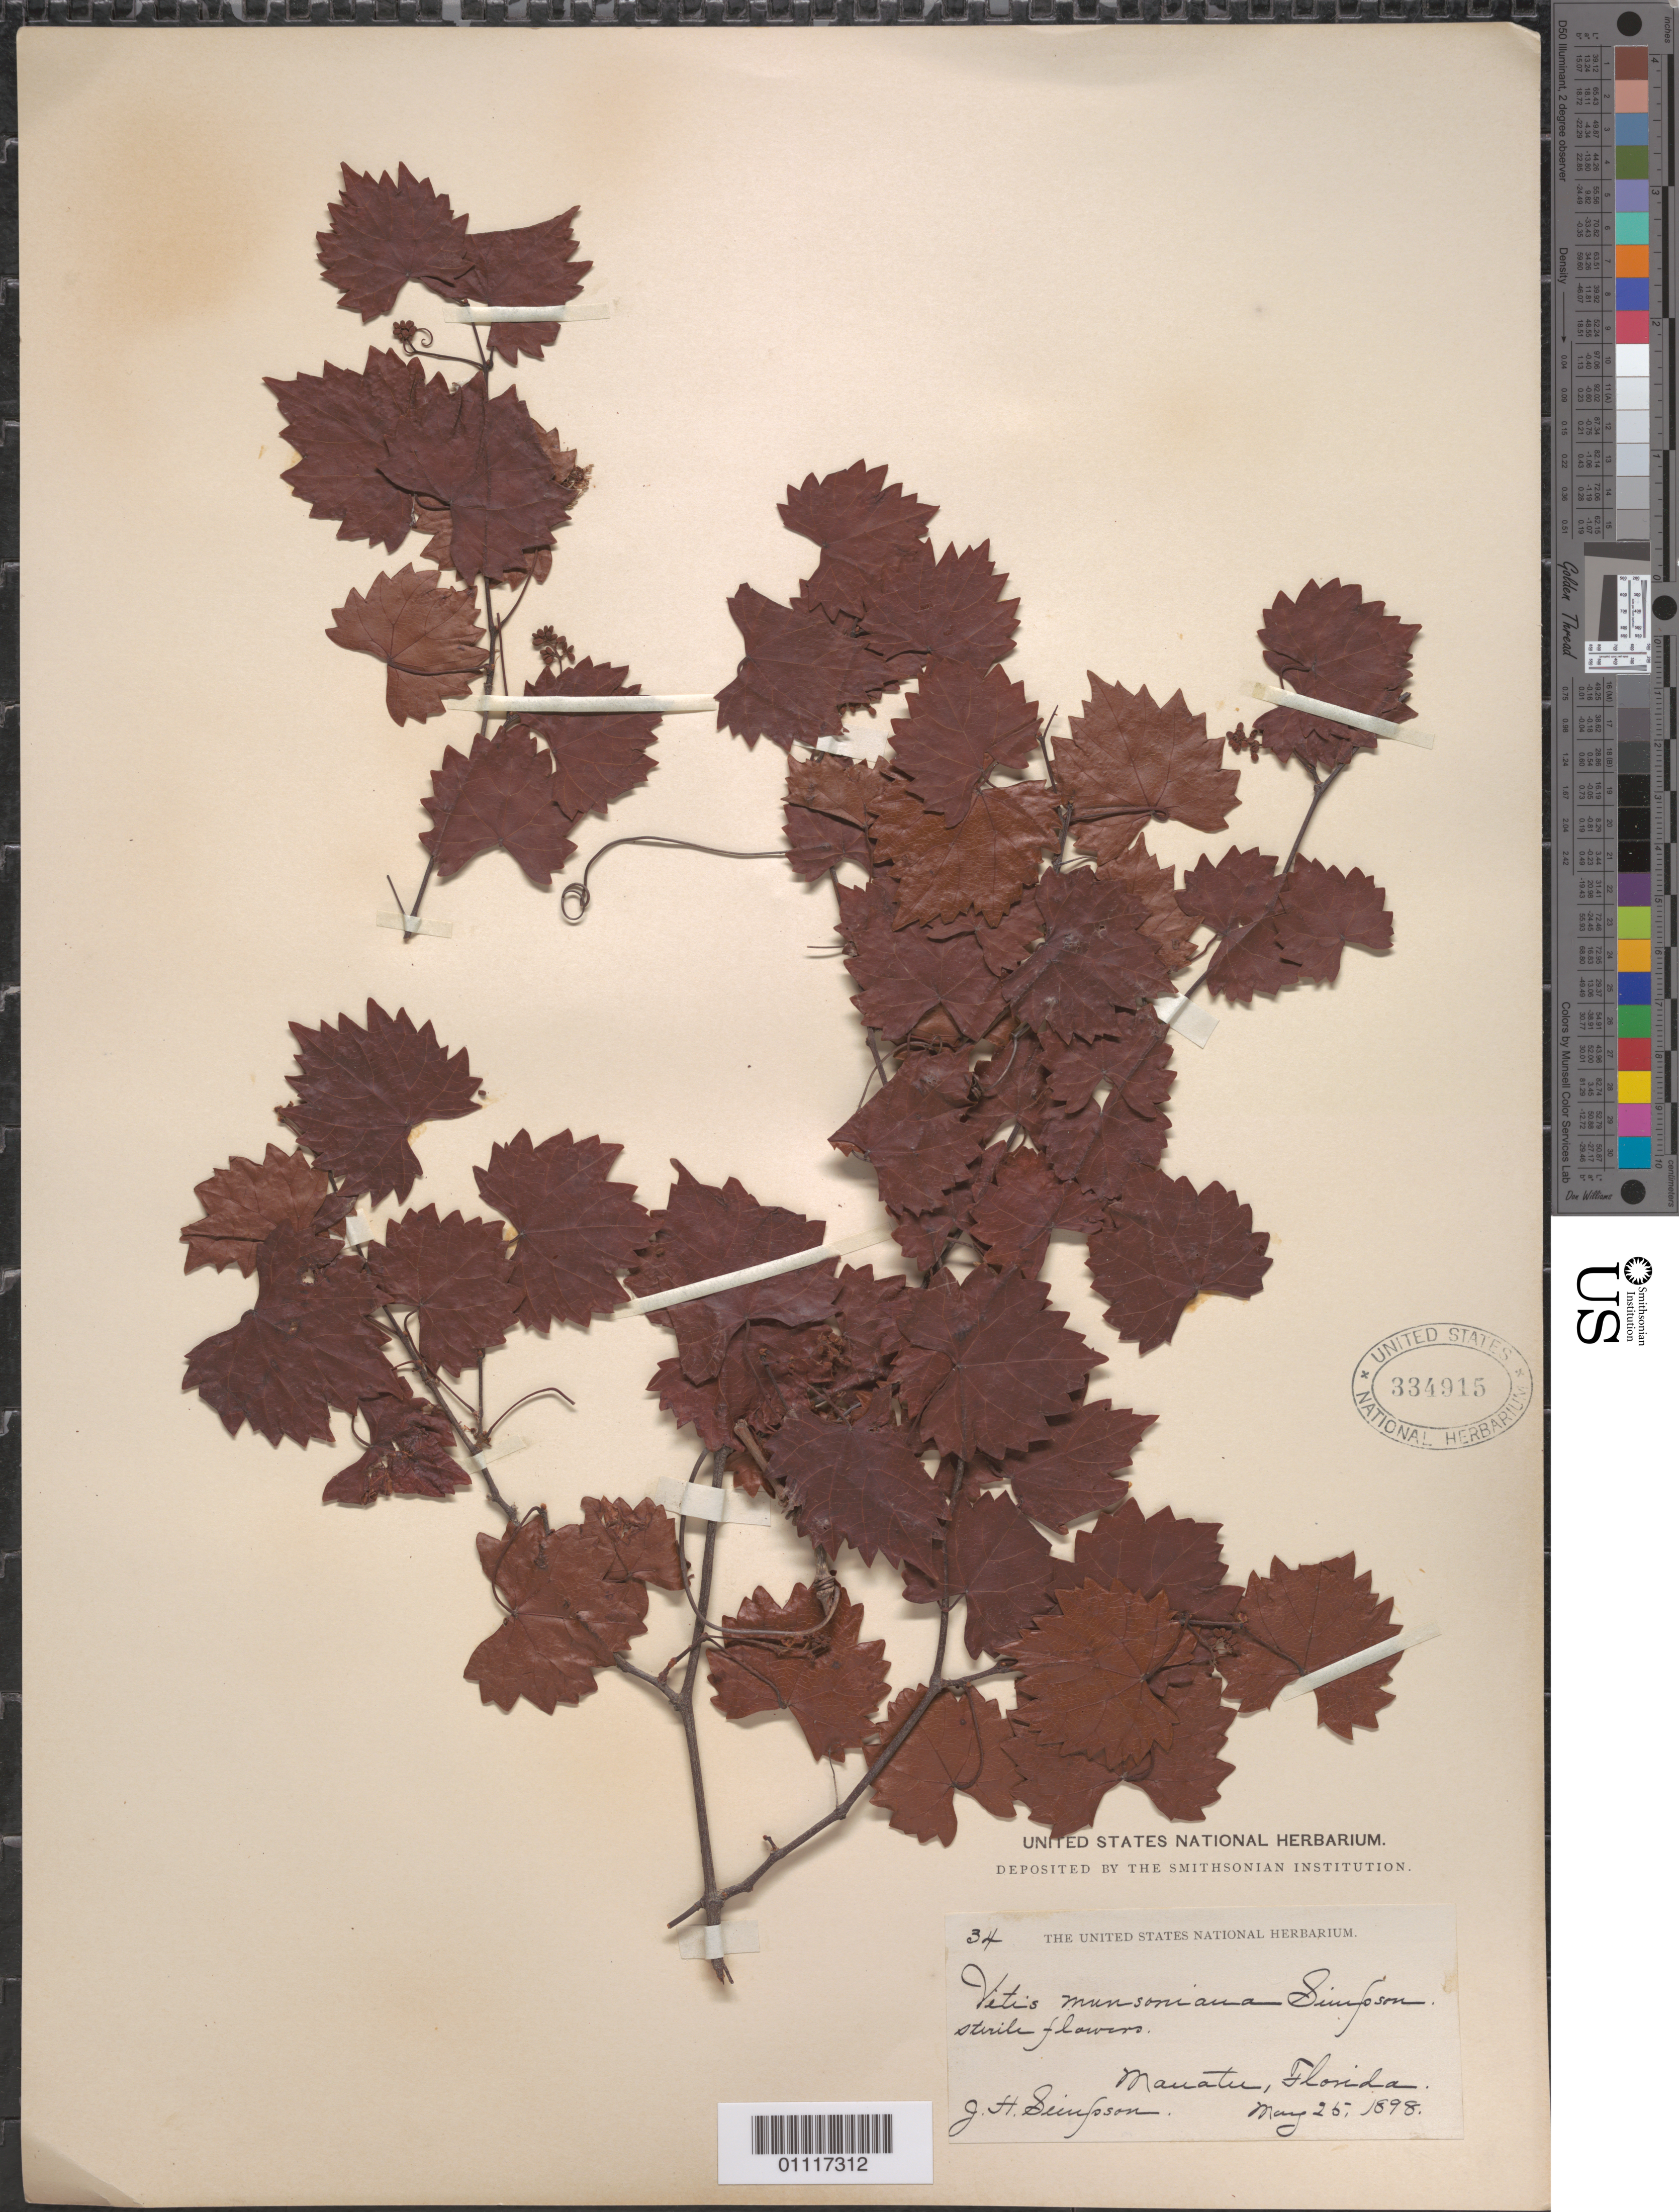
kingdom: Plantae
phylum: Tracheophyta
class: Magnoliopsida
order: Vitales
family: Vitaceae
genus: Vitis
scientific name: Vitis munsoniana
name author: J.H. Simpson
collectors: J. H. Simpson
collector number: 34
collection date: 1898-05-25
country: United States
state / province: Florida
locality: Mauatu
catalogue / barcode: US 334915